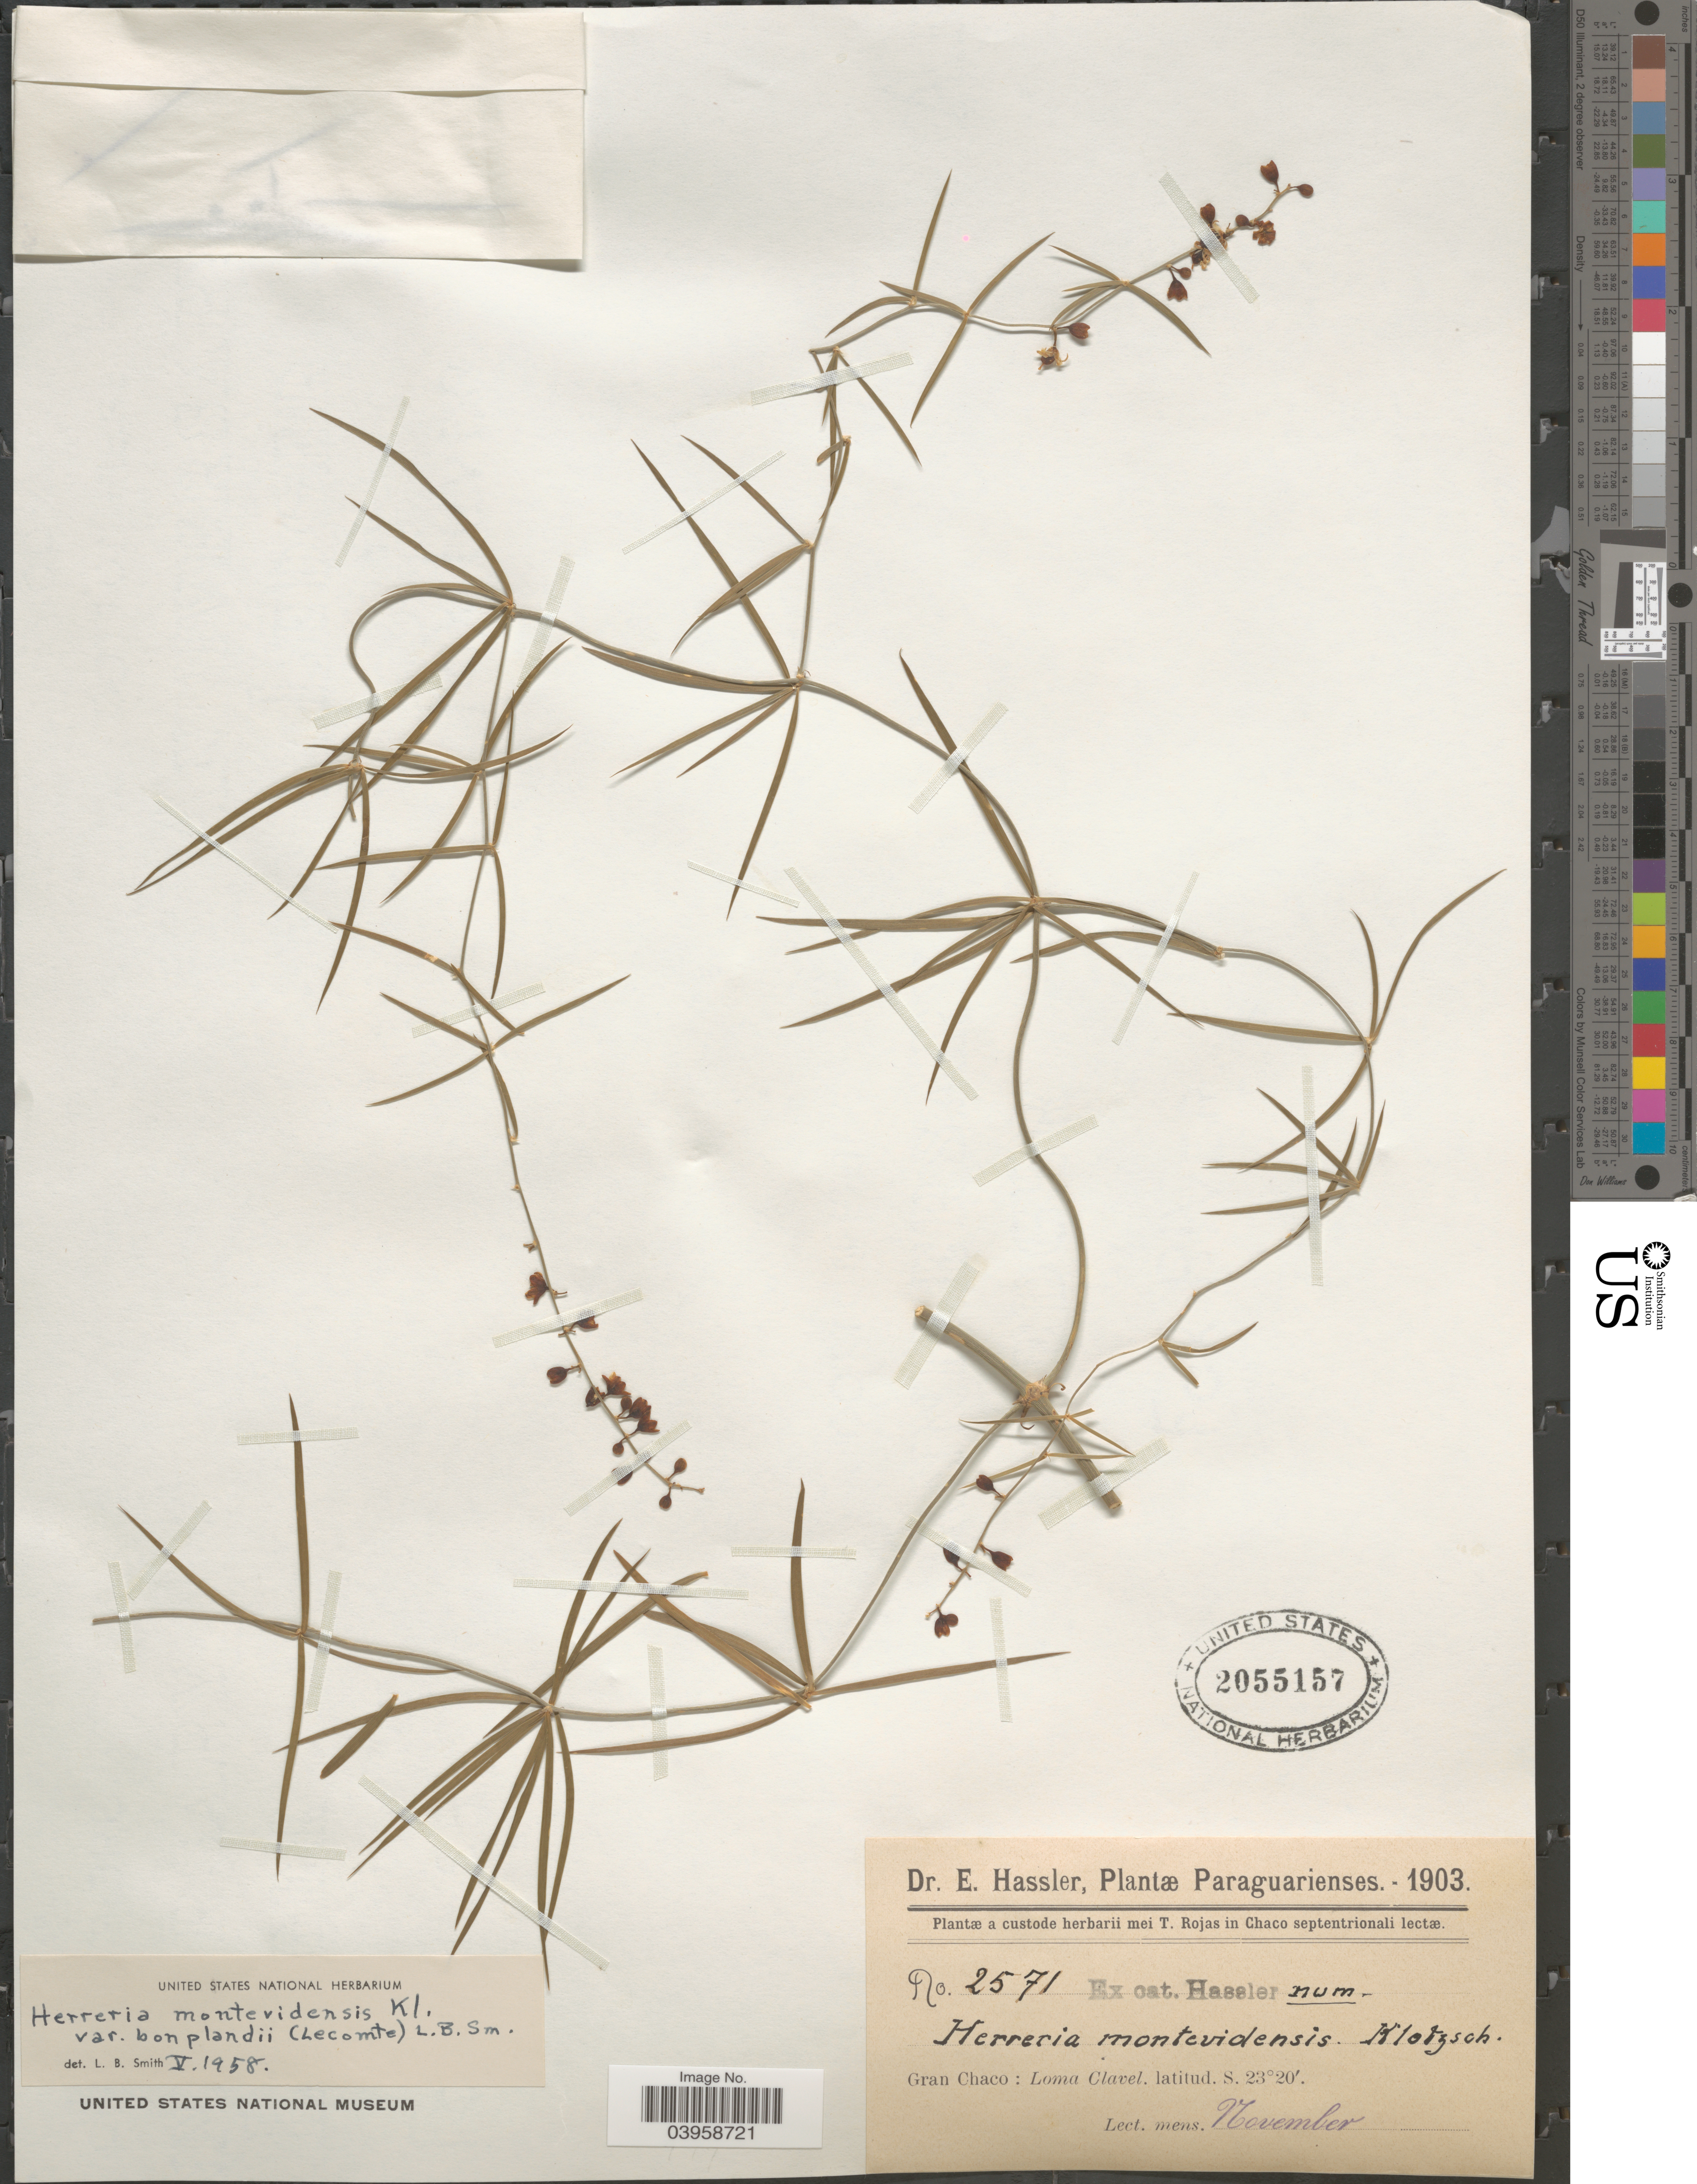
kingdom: Plantae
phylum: Tracheophyta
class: Liliopsida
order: Asparagales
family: Asparagaceae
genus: Herreria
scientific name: Herreria montevidensis var. bonplandii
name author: L.B. Sm.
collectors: E. Hassler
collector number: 2571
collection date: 1903-11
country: Paraguay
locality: Gran Chaco: Loma Clavel.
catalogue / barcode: US 2055157